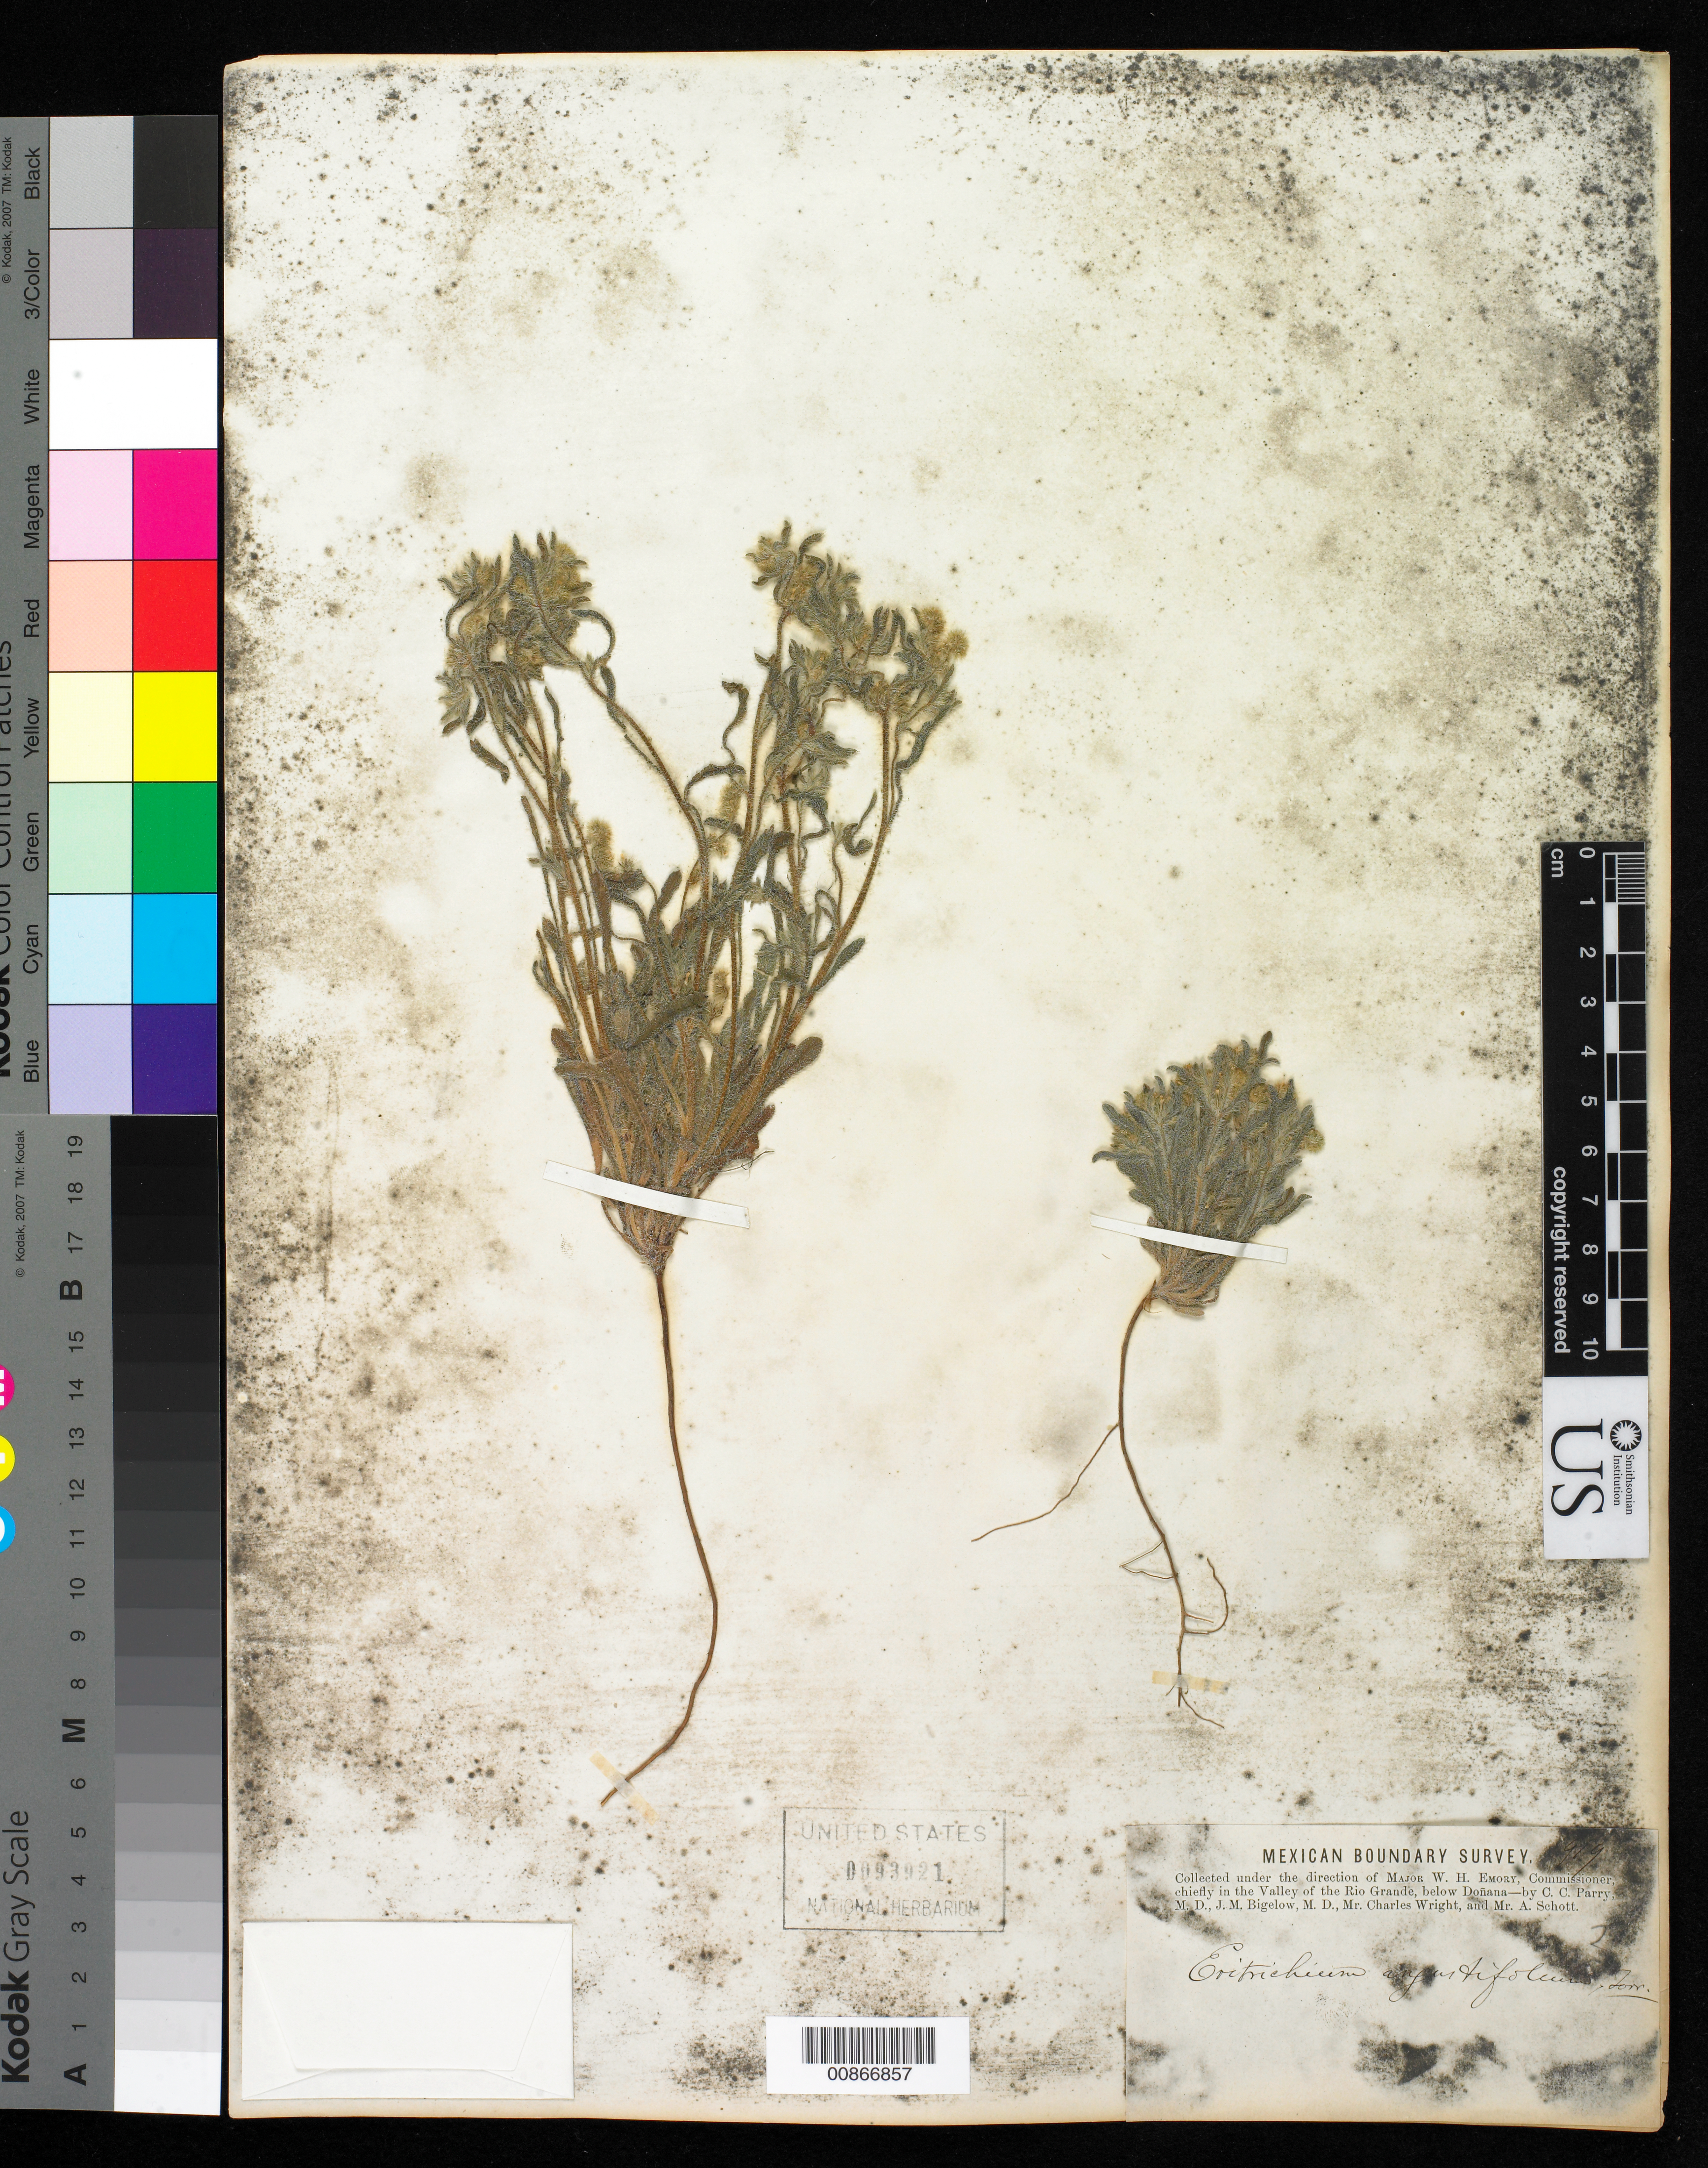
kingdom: Plantae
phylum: Tracheophyta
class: Magnoliopsida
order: Boraginales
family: Boraginaceae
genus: Cryptantha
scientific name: Cryptantha crassisepala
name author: (Torr. & A. Gray) Greene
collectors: C. C. Parry, J. M. Bigelow, C. Wright & A. C. V. Schott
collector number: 919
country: United States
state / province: New Mexico / Texas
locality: Valley of the Rio Grande, below Doñana.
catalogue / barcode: US 93921